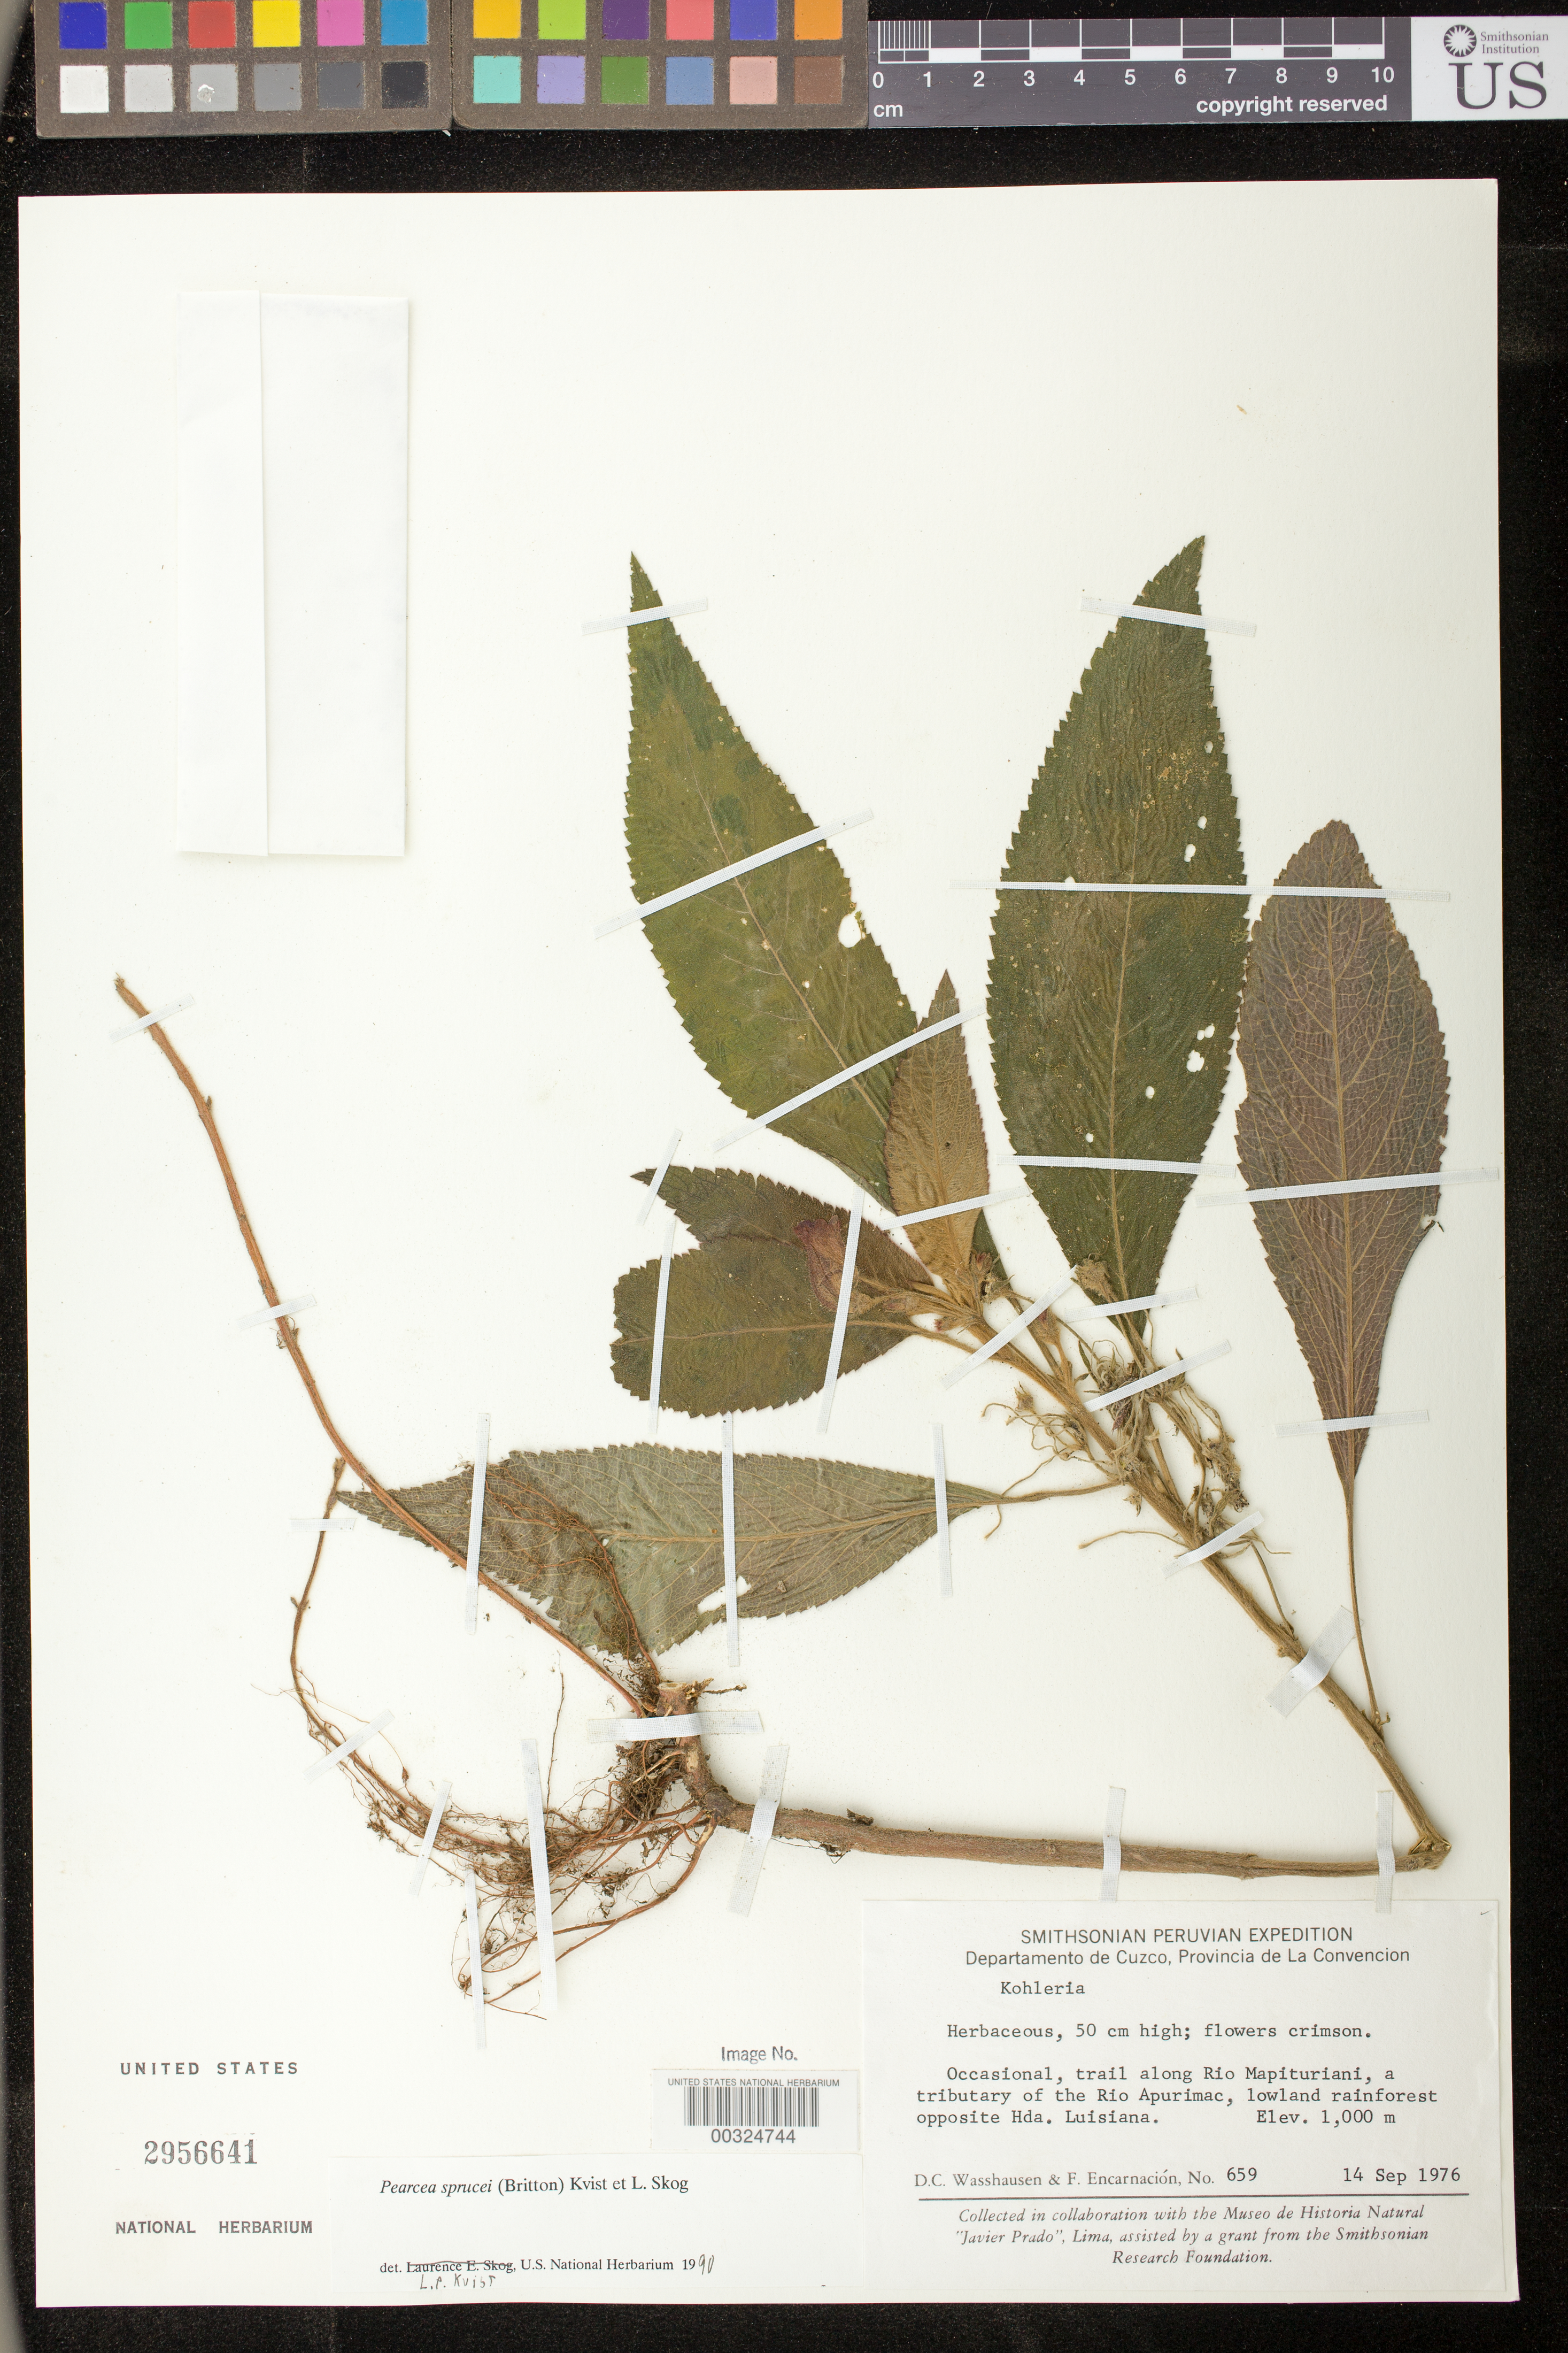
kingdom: Plantae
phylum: Tracheophyta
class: Magnoliopsida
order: Lamiales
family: Gesneriaceae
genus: Pearcea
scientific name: Pearcea sprucei var. sprucei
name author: (Britton ex Rusby) L.P. Kvist & L.E. Skog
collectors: D. C. Wasshausen & F. Encarnación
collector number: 659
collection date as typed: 14 Sep 1976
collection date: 1976-09-14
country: Peru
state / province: Cusco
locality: Convencion; trail along Rio Mapituriani, a tributary of Rio Apurimac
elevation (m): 1000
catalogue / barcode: US 2956641